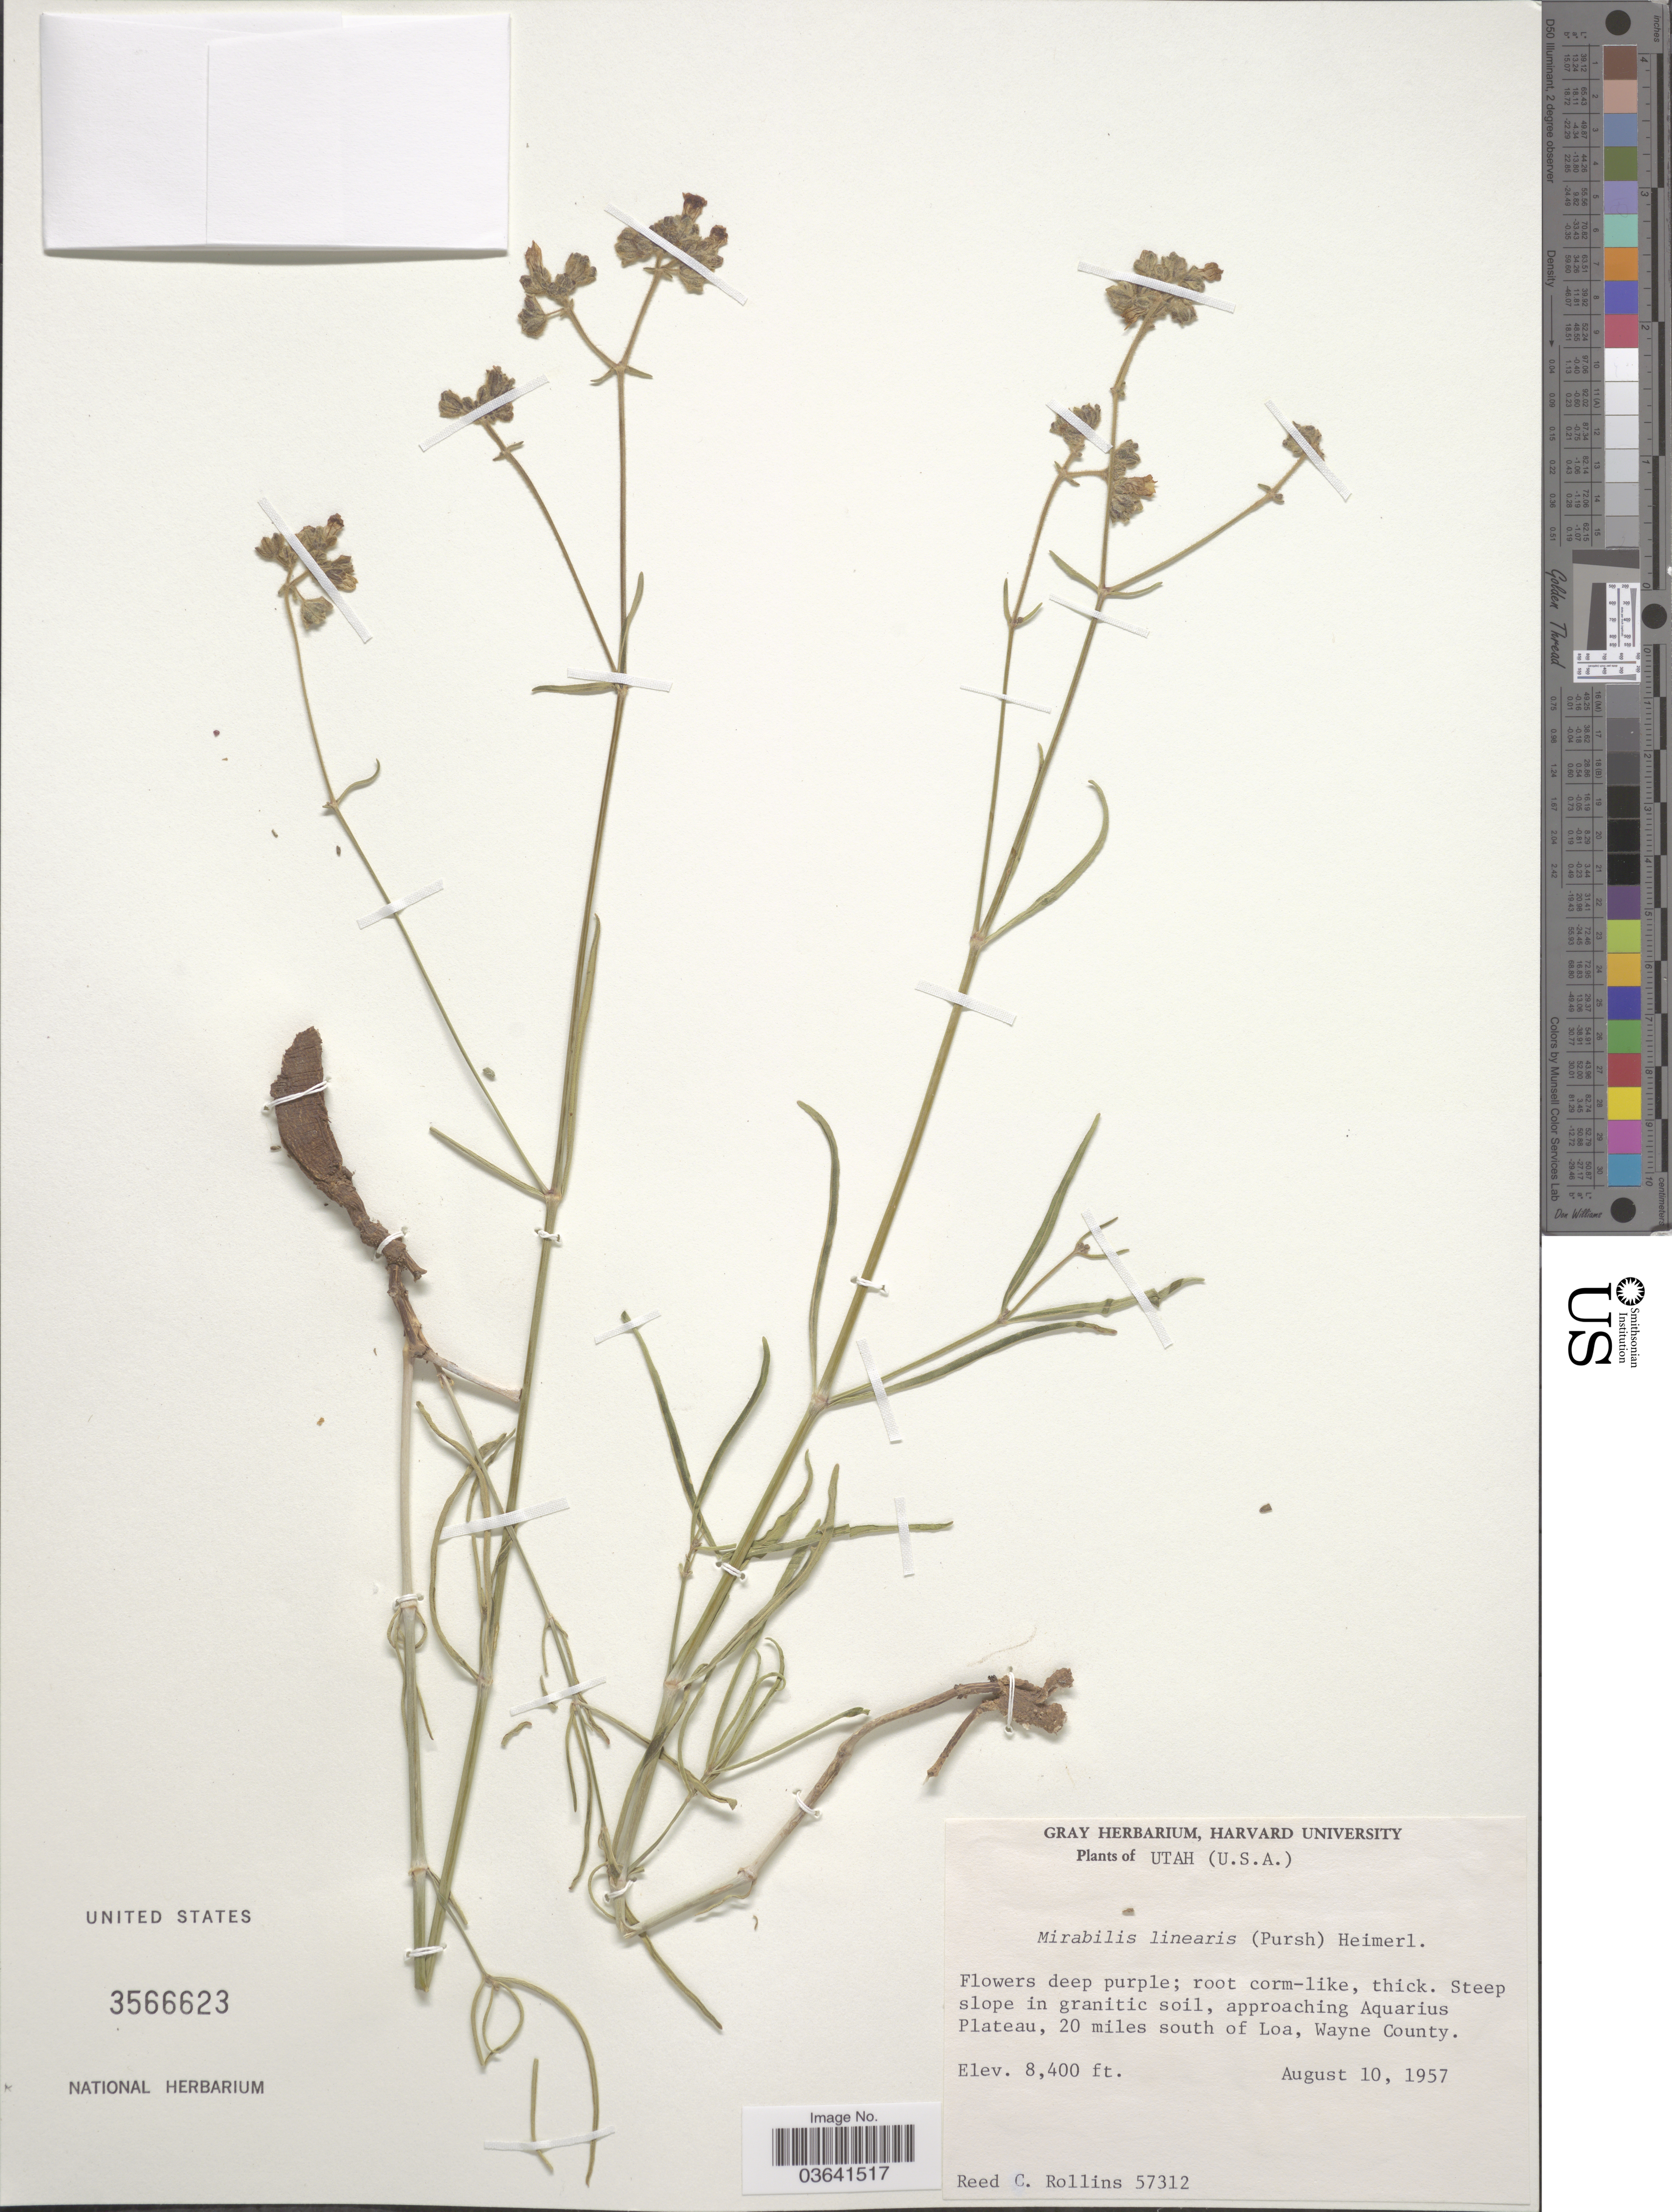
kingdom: Plantae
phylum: Tracheophyta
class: Magnoliopsida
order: Caryophyllales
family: Nyctaginaceae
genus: Mirabilis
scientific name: Mirabilis linearis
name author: (Pursh) Heimerl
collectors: R. C. Rollins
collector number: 57312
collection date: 1957-08-10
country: United States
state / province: Utah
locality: Approaching Aquarias Plateau, 20 miles south of Loa, Wayne County.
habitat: steep slope in granitic soil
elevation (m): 2560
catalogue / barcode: US 3566623